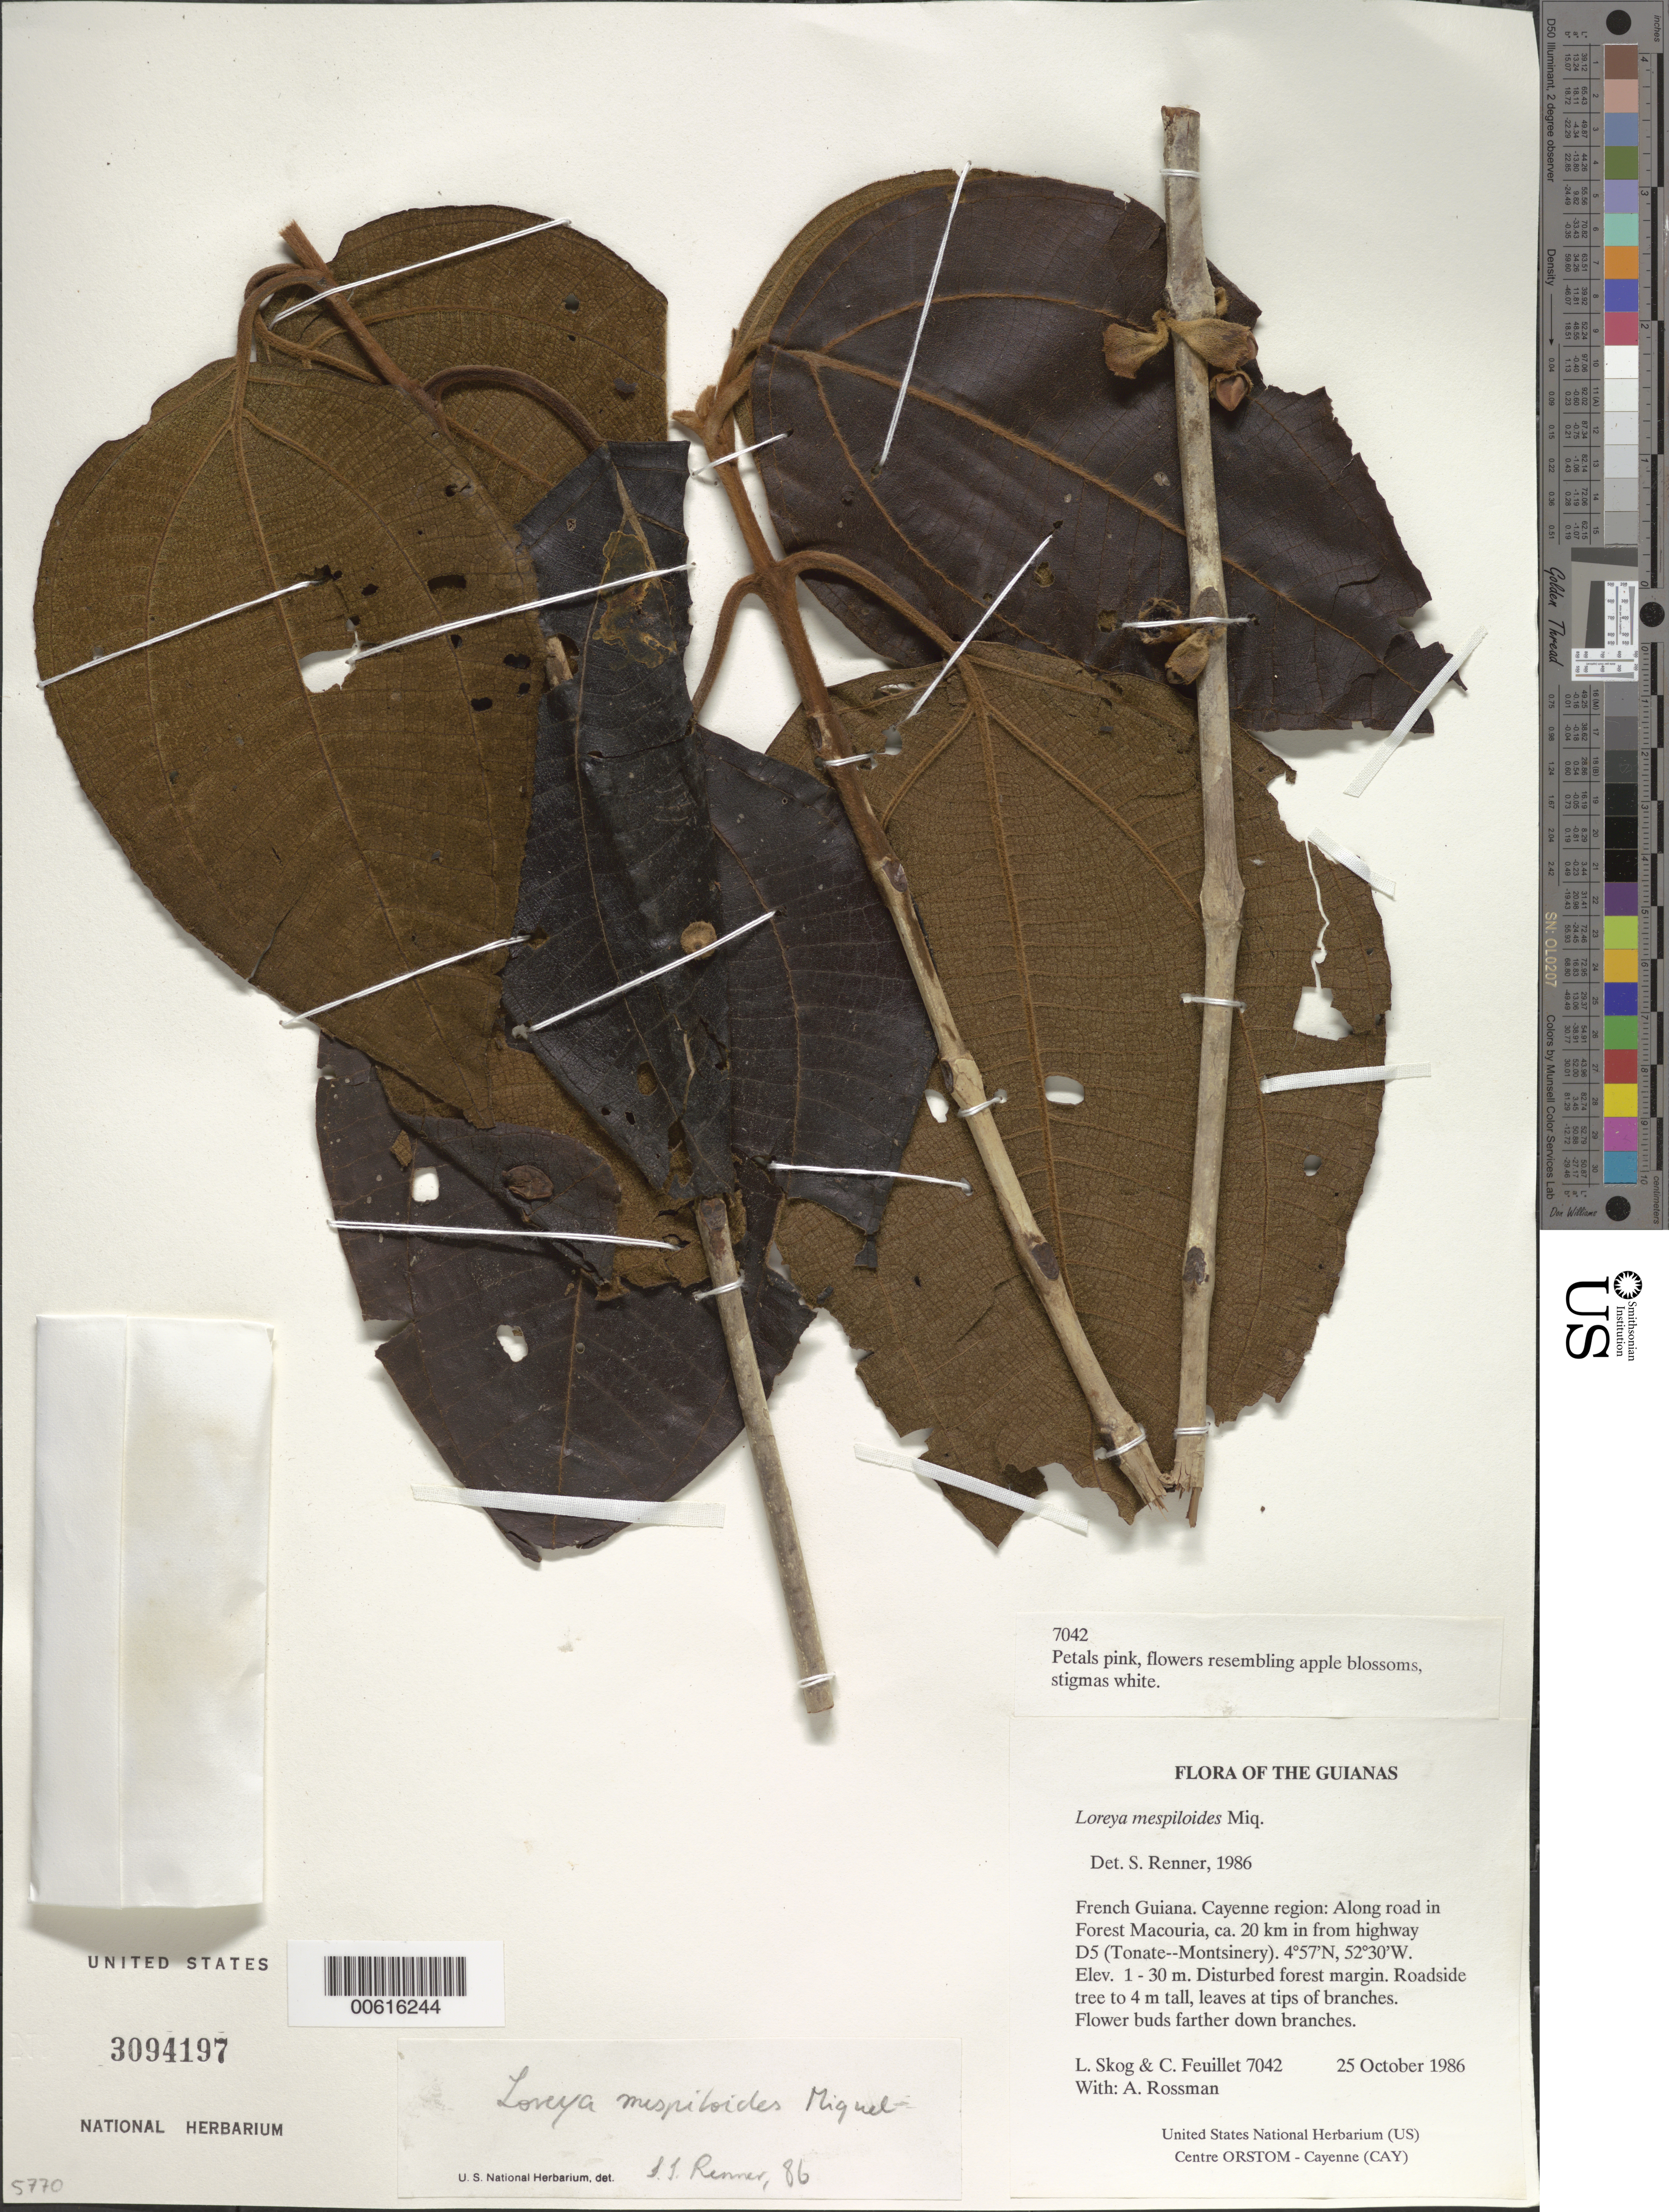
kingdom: Plantae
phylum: Tracheophyta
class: Magnoliopsida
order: Myrtales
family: Melastomataceae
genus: Bellucia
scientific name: Bellucia mespiloides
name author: (Miq.) J.F. Macbr.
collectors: L. E. Skog, C. Feuillet & A. Rossman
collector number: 7042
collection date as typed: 25 October 1986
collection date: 1986-10-25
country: French Guiana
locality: Cayenne. Along road in Forest Macouria, ca. 20 km in from highway D5 (Tonate--Montsinery)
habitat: Disturbed forest margin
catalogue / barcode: US 3094197